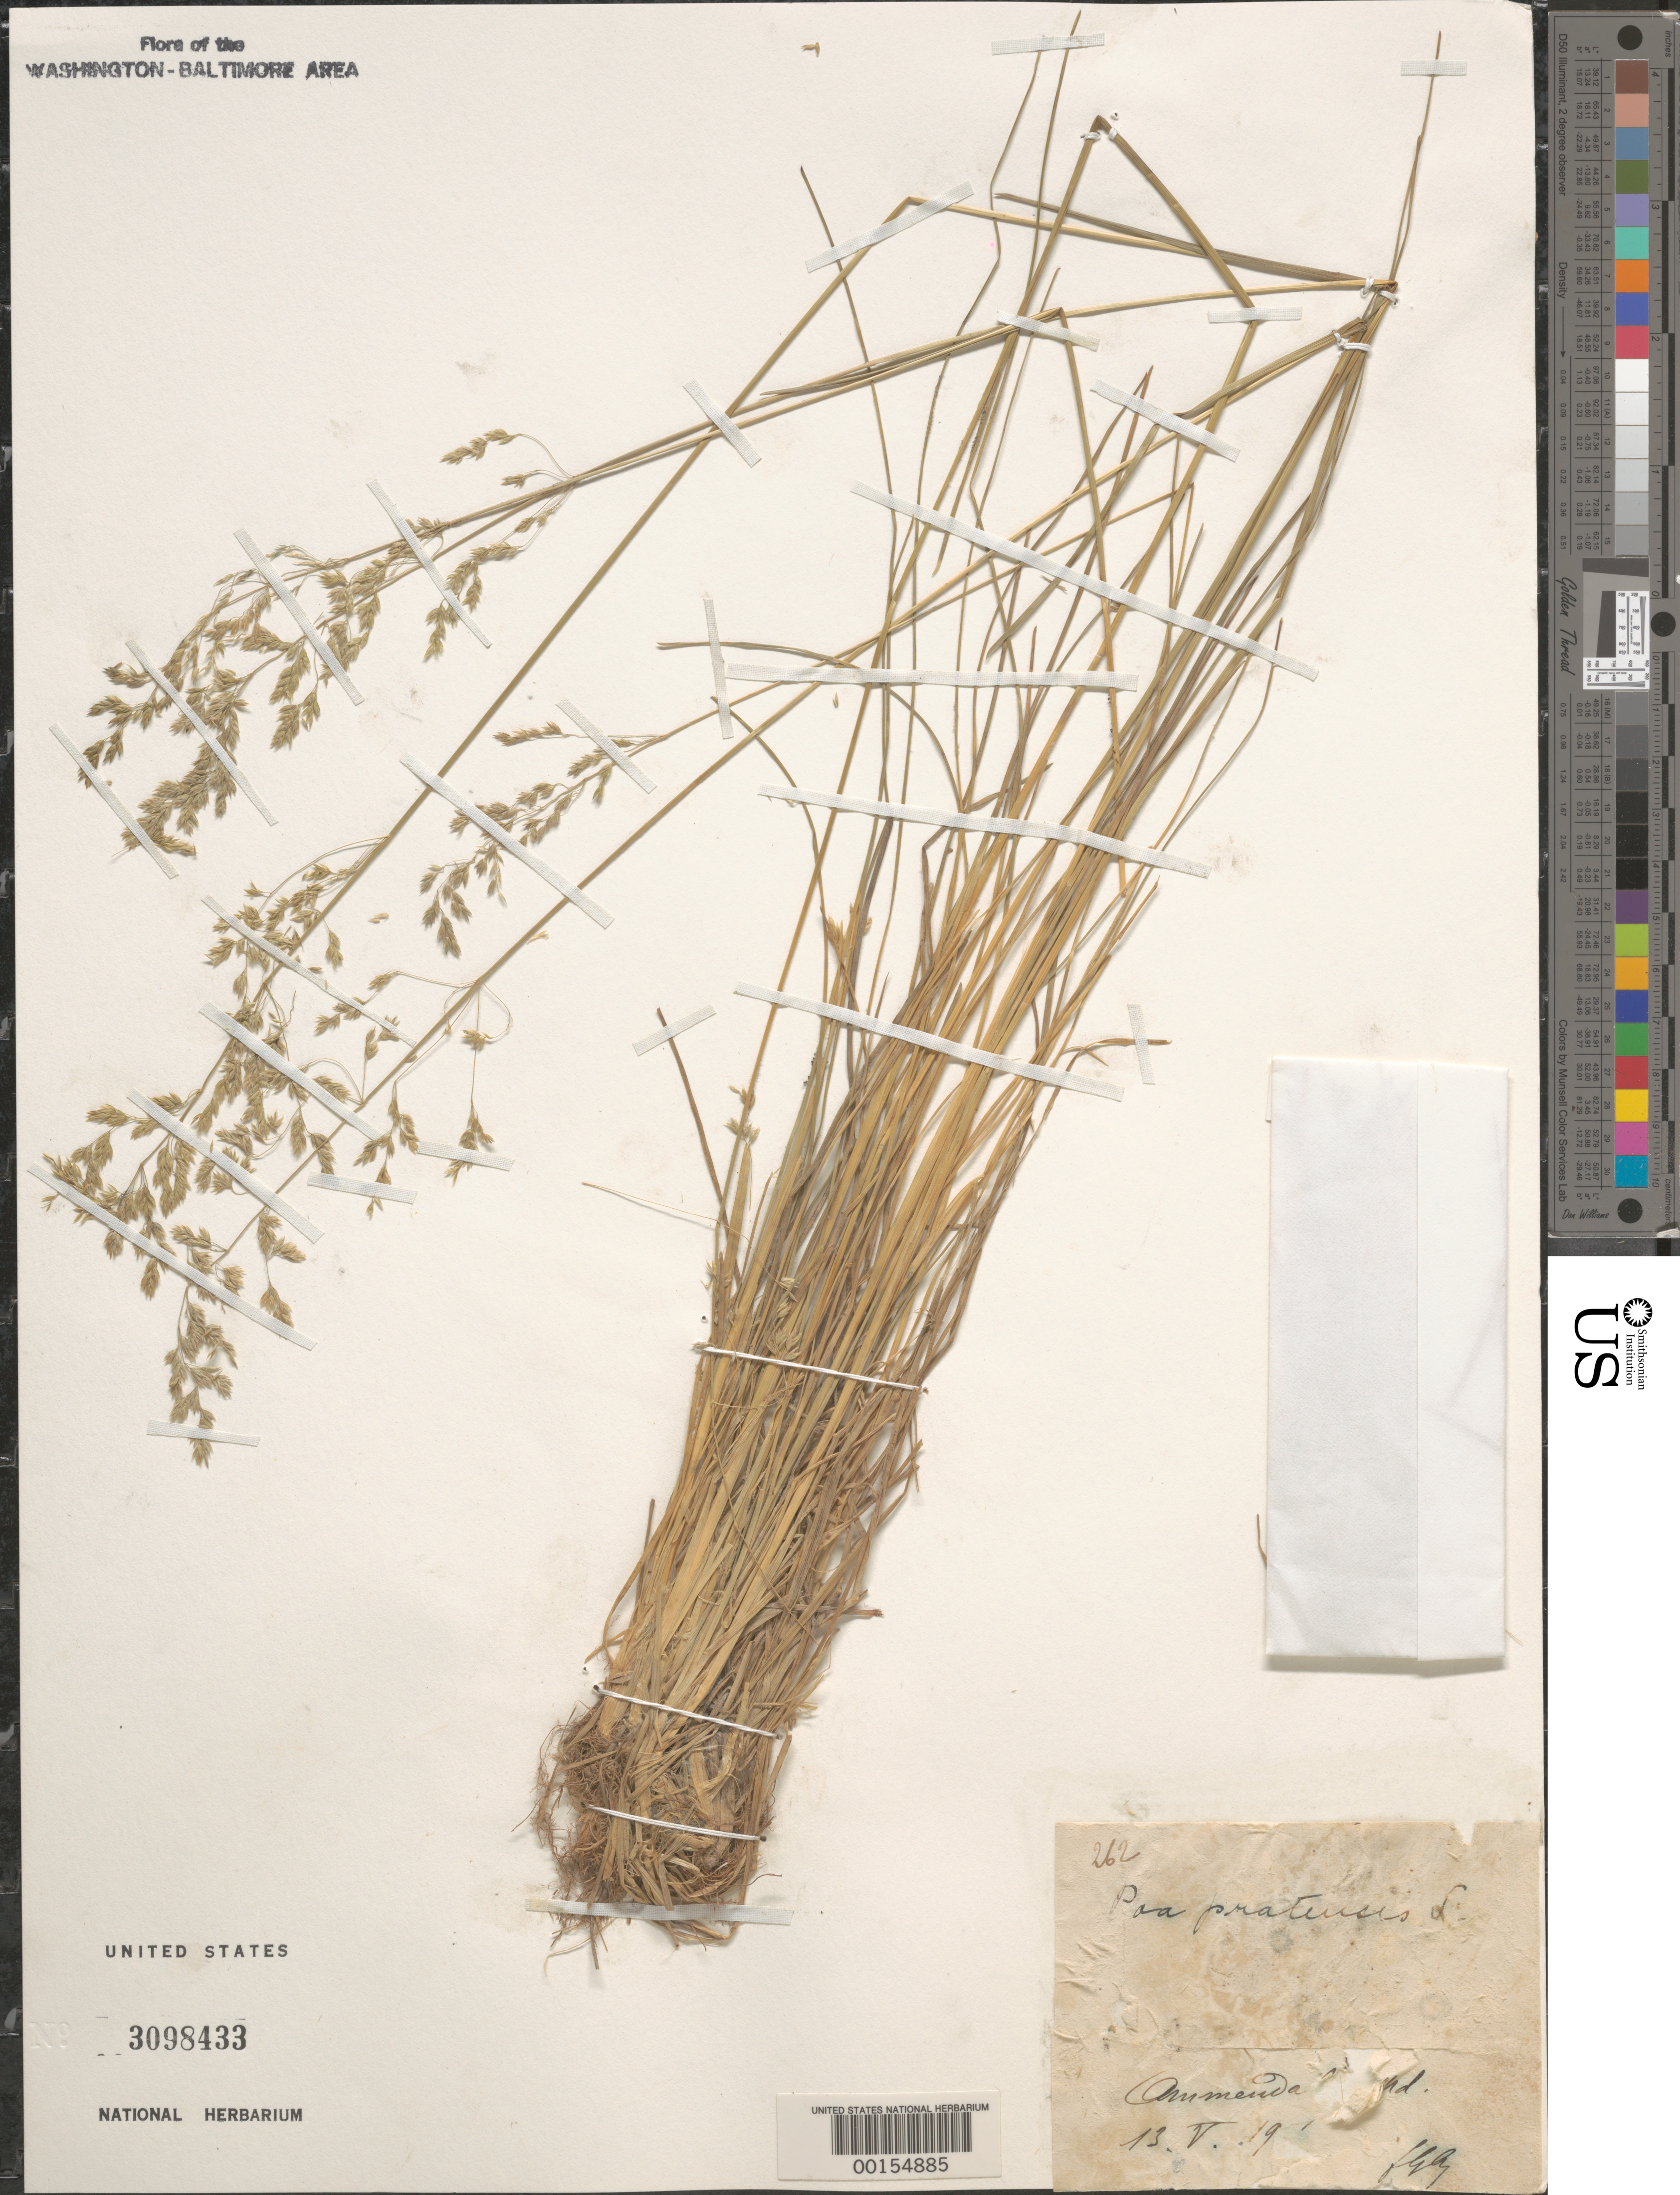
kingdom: Plantae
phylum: Tracheophyta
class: Liliopsida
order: Poales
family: Poaceae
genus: Poa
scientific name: Poa pratensis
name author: L.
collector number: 262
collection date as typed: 13 May 1900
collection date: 1900-05-13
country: United States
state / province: Maryland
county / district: Prince George's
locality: Ammendale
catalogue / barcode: US 3098433